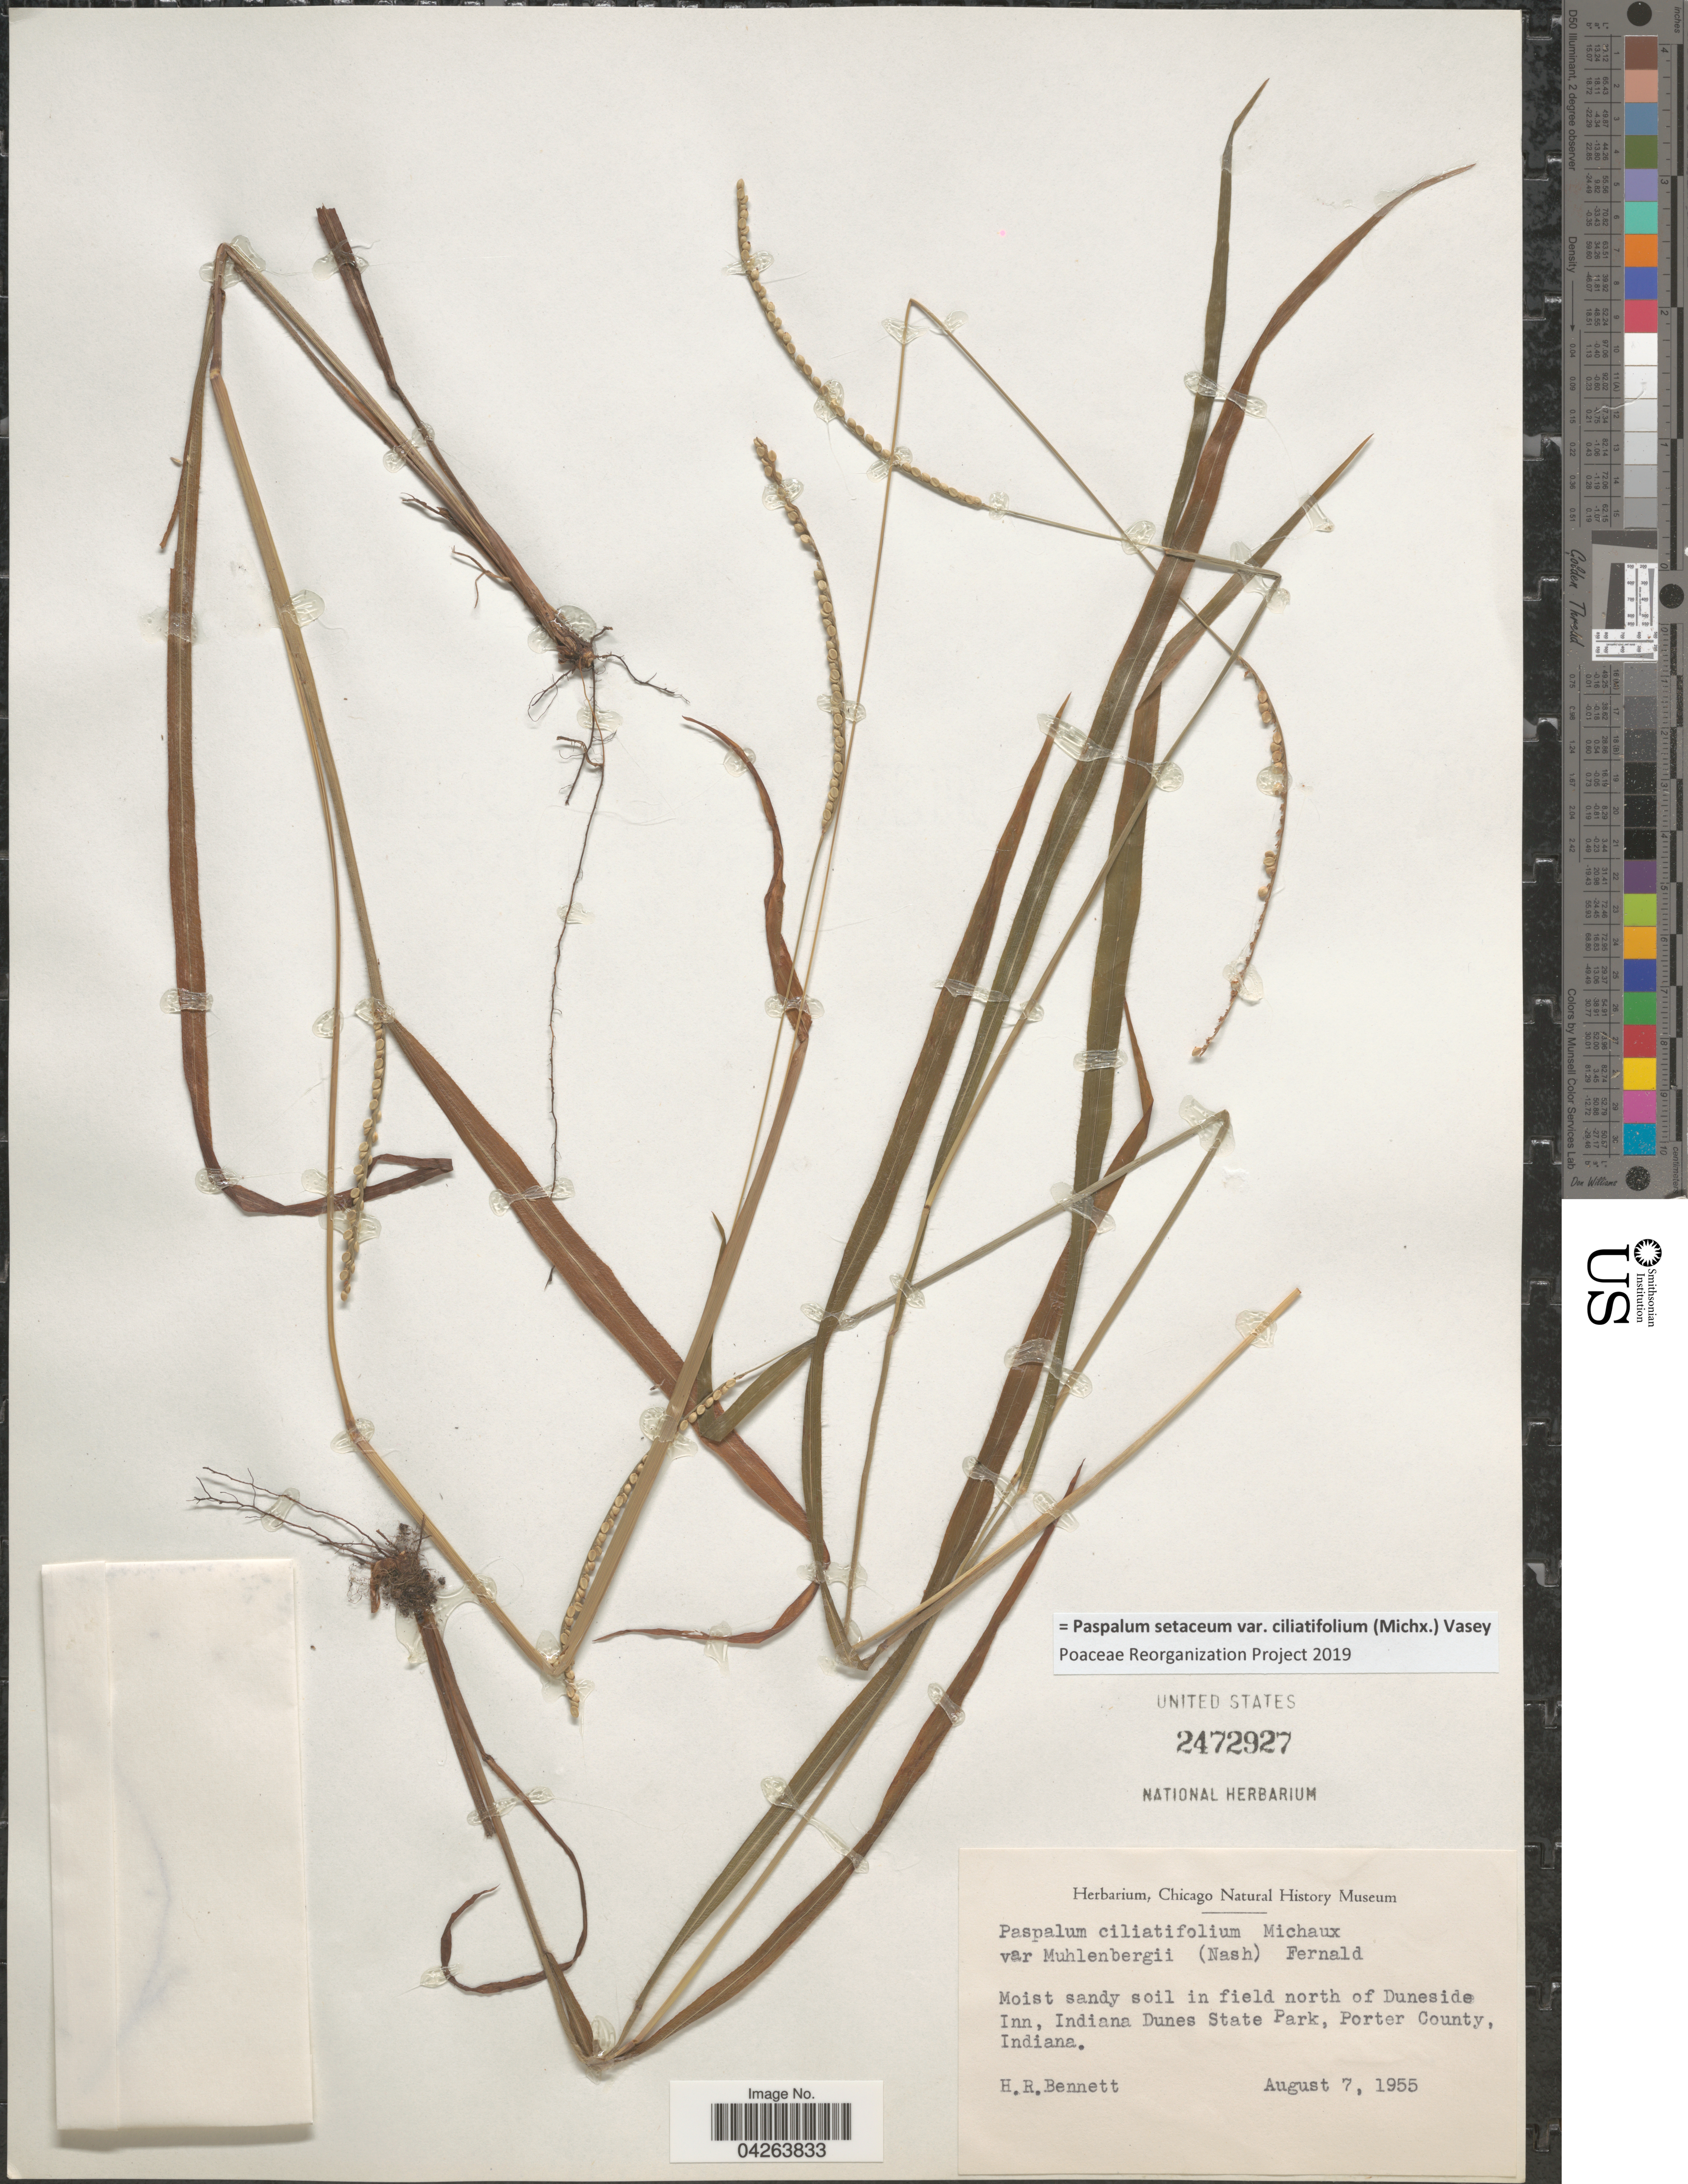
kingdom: Plantae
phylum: Tracheophyta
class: Liliopsida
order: Poales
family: Poaceae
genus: Paspalum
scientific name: Paspalum setaceum var. ciliatifolium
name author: (Michx.) Vasey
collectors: H. R. Bennett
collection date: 1955-08-07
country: United States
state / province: Indiana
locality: Moist sandy soil in field north of Duneside Inn, Indiana Dunes State Park, Porter County.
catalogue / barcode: US 2472927